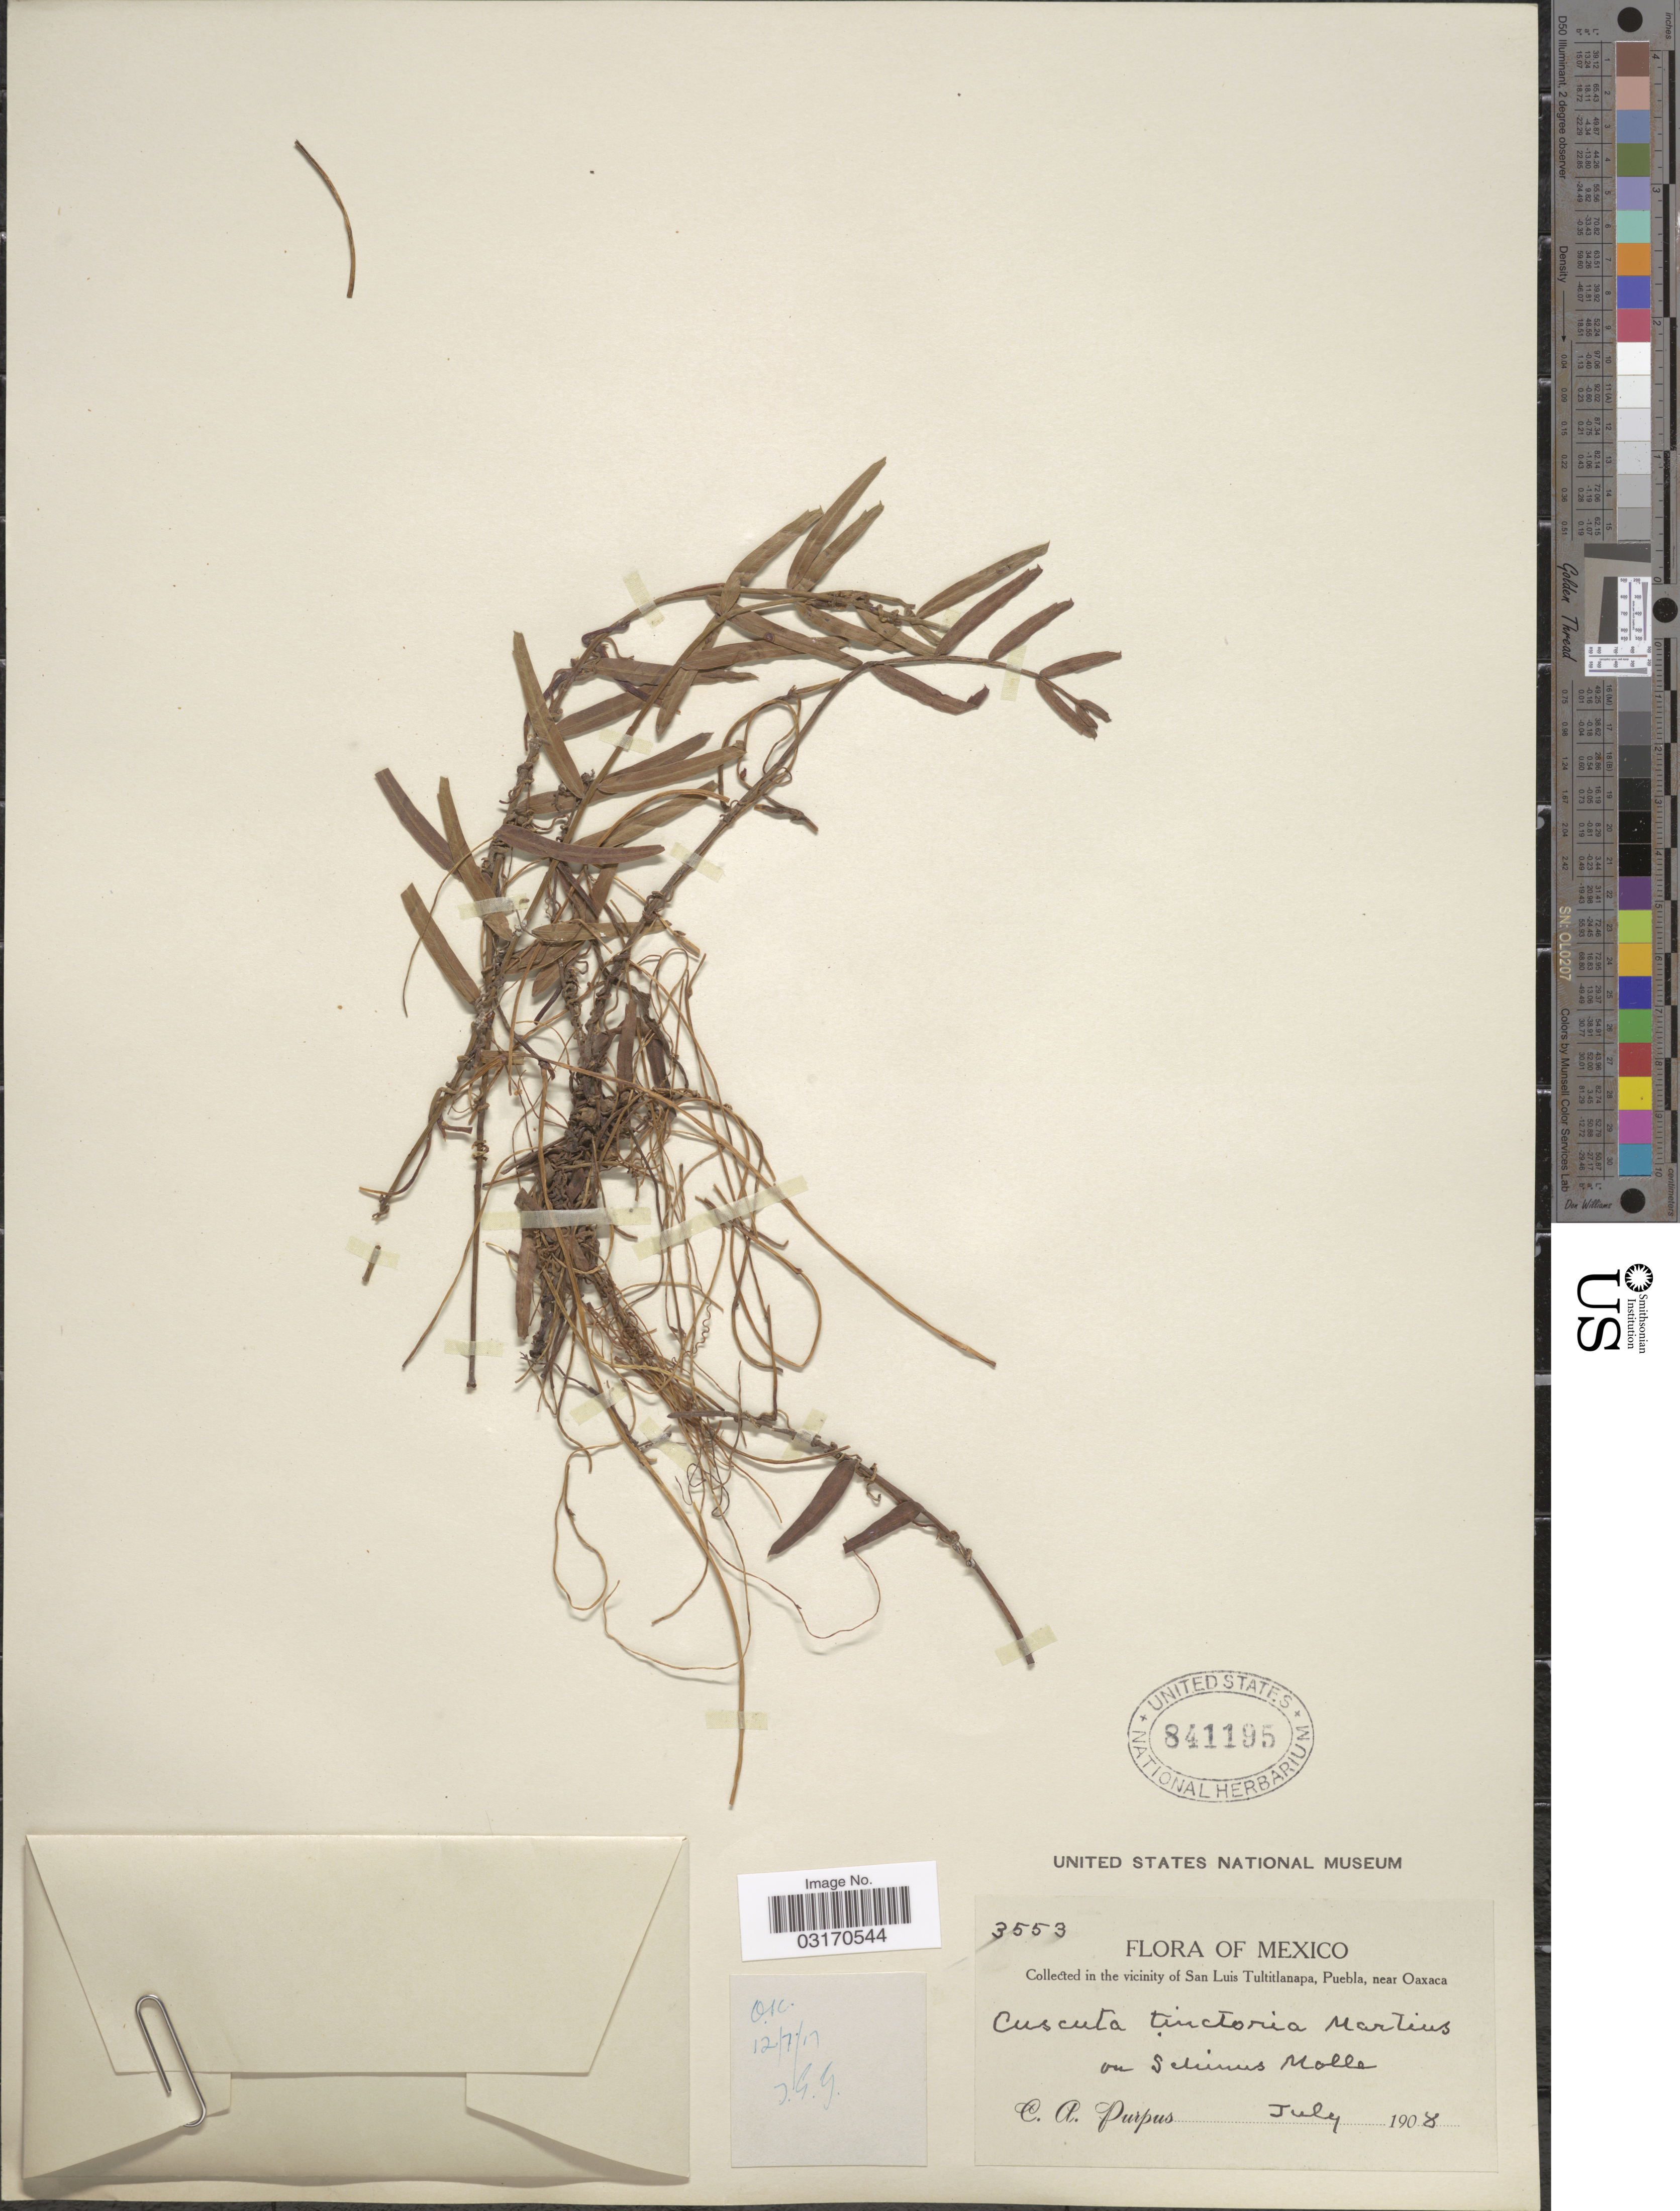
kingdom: Plantae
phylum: Tracheophyta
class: Magnoliopsida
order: Solanales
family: Convolvulaceae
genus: Cuscuta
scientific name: Cuscuta tinctoria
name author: Mart. ex Engelm.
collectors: C. A. Purpus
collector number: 3553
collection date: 1908-07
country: Mexico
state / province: Puebla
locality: In the vicinity of San Luis Tultitlanapa, Puebla, near Oaxaca.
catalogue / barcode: US 841195